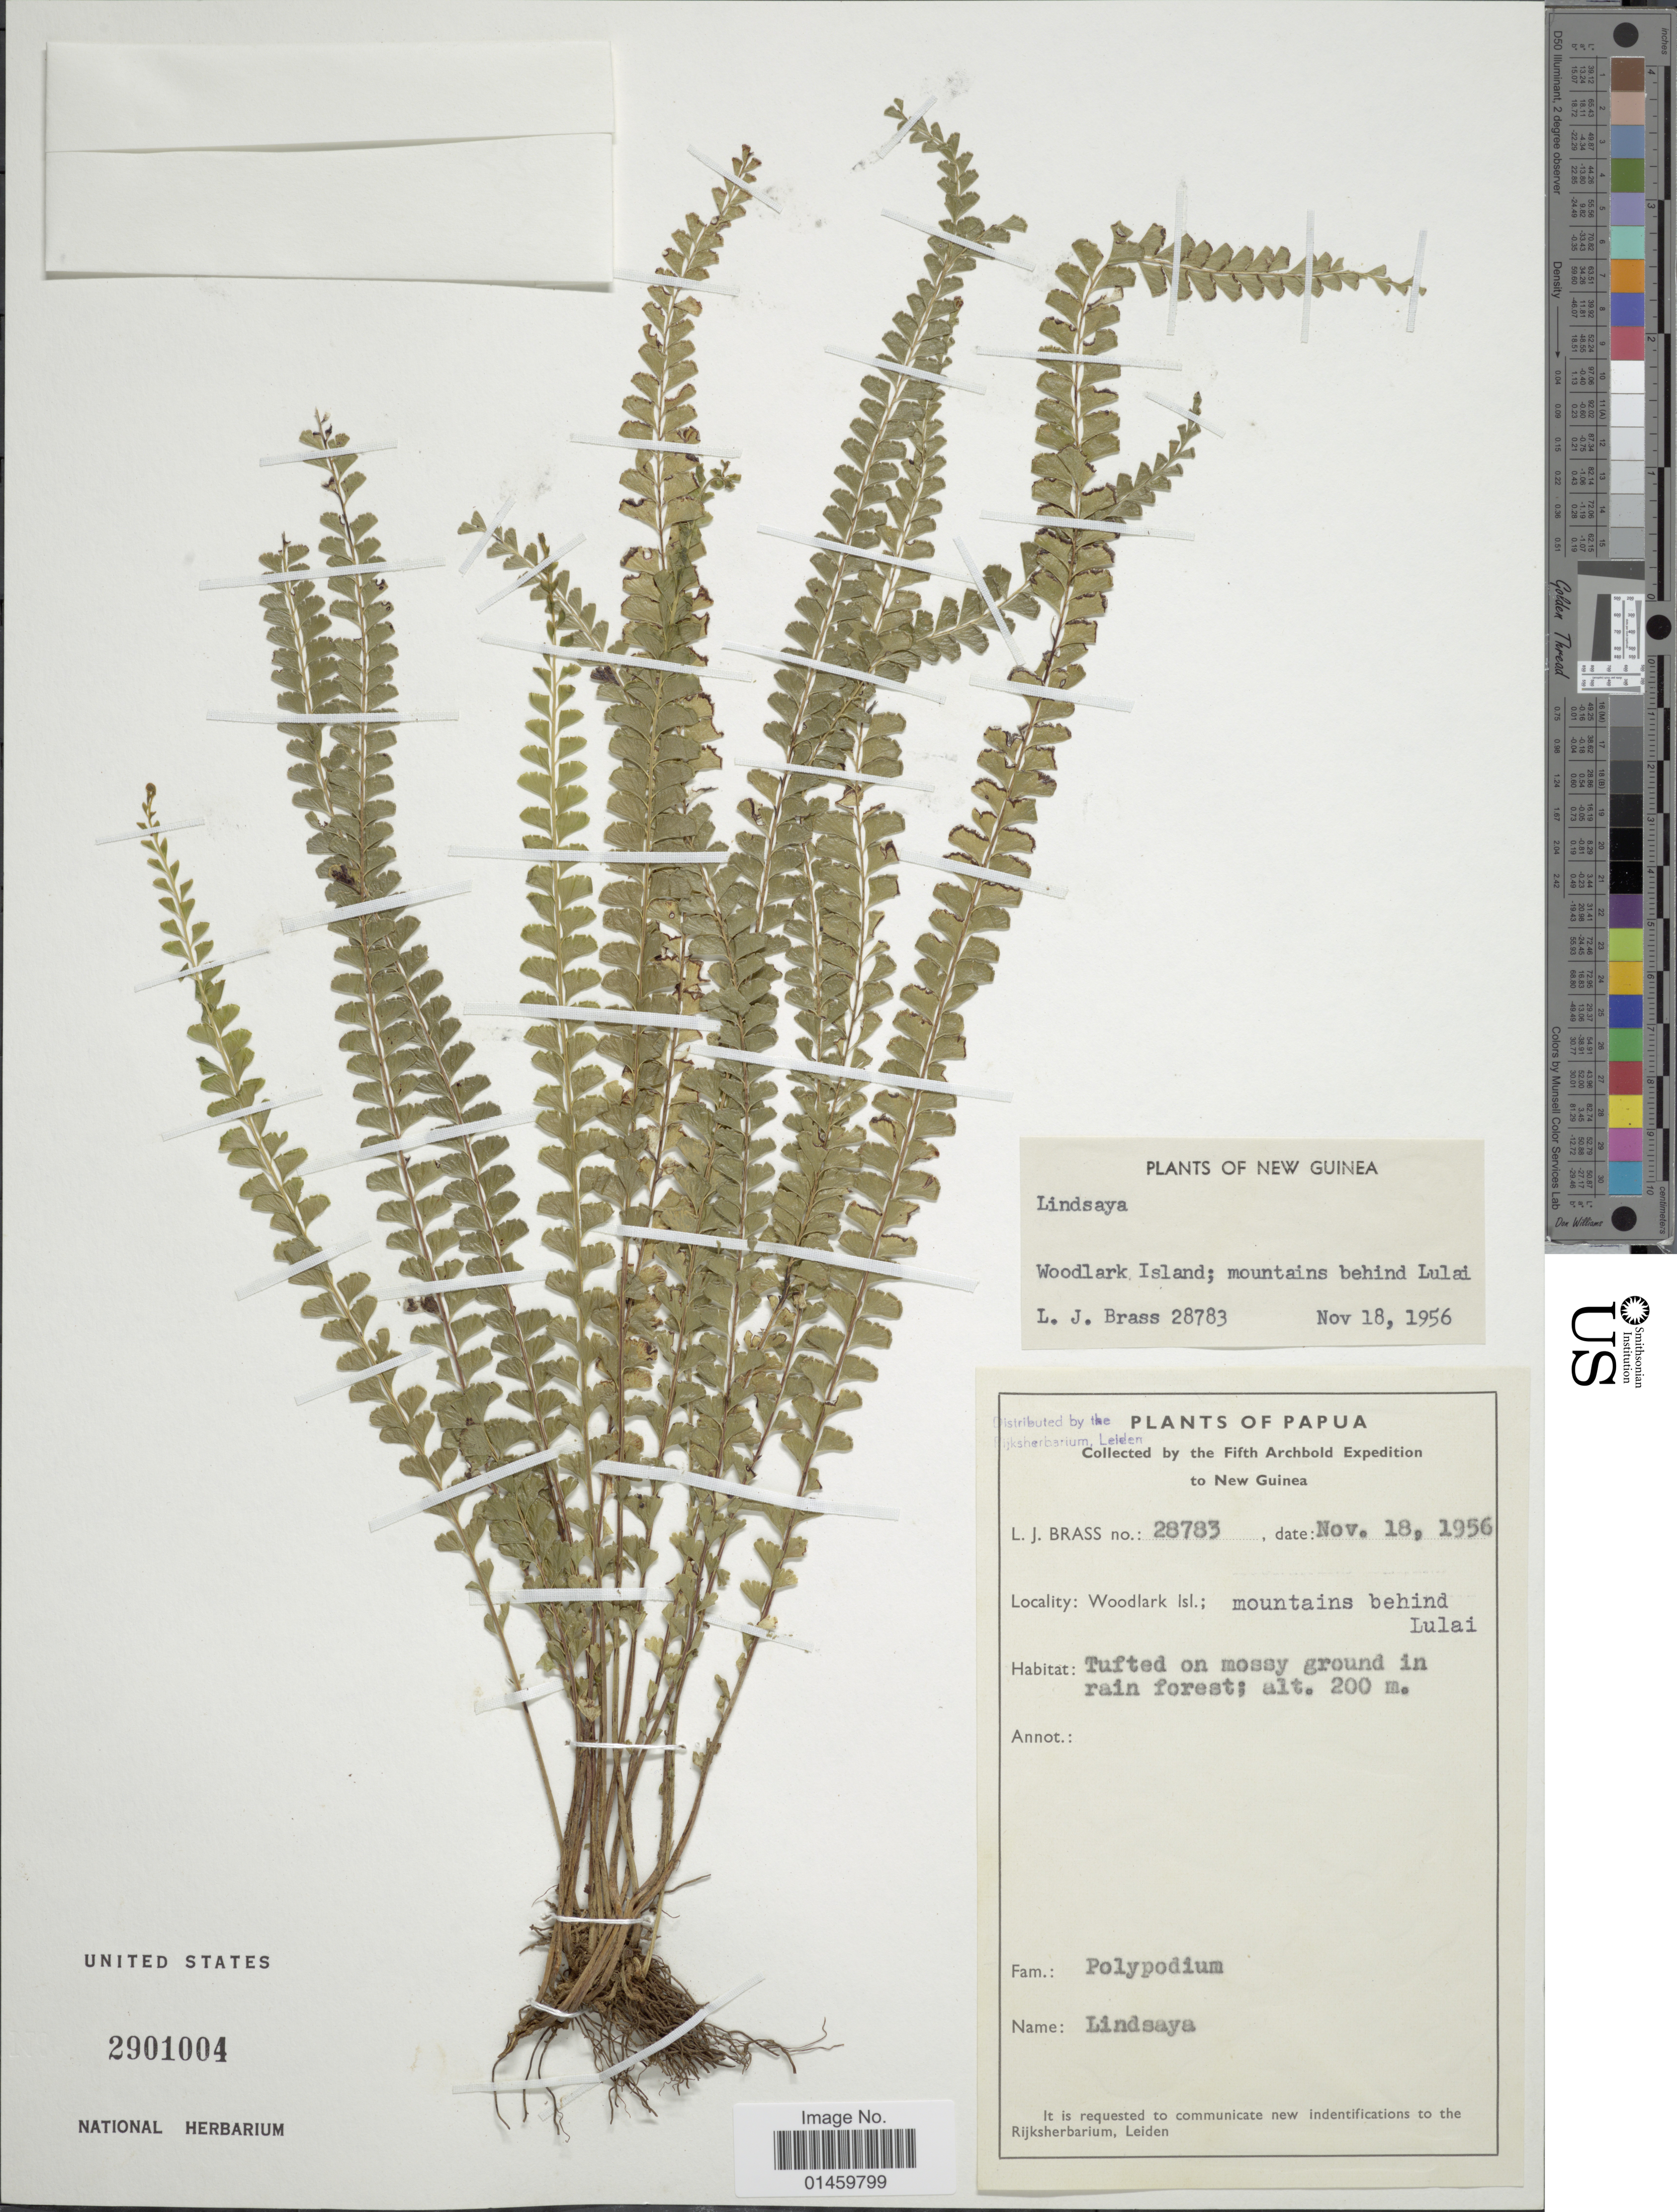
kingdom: Plantae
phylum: Tracheophyta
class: Polypodiopsida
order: Polypodiales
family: Lindsaeaceae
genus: Lindsaea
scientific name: Lindsaea sp.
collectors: L. J. Brass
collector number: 28783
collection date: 1956-11-18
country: Papua New Guinea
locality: Papua. Woodlark Isl.; mountains begind Lulai. New Guinea.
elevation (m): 200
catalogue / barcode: US 2901004